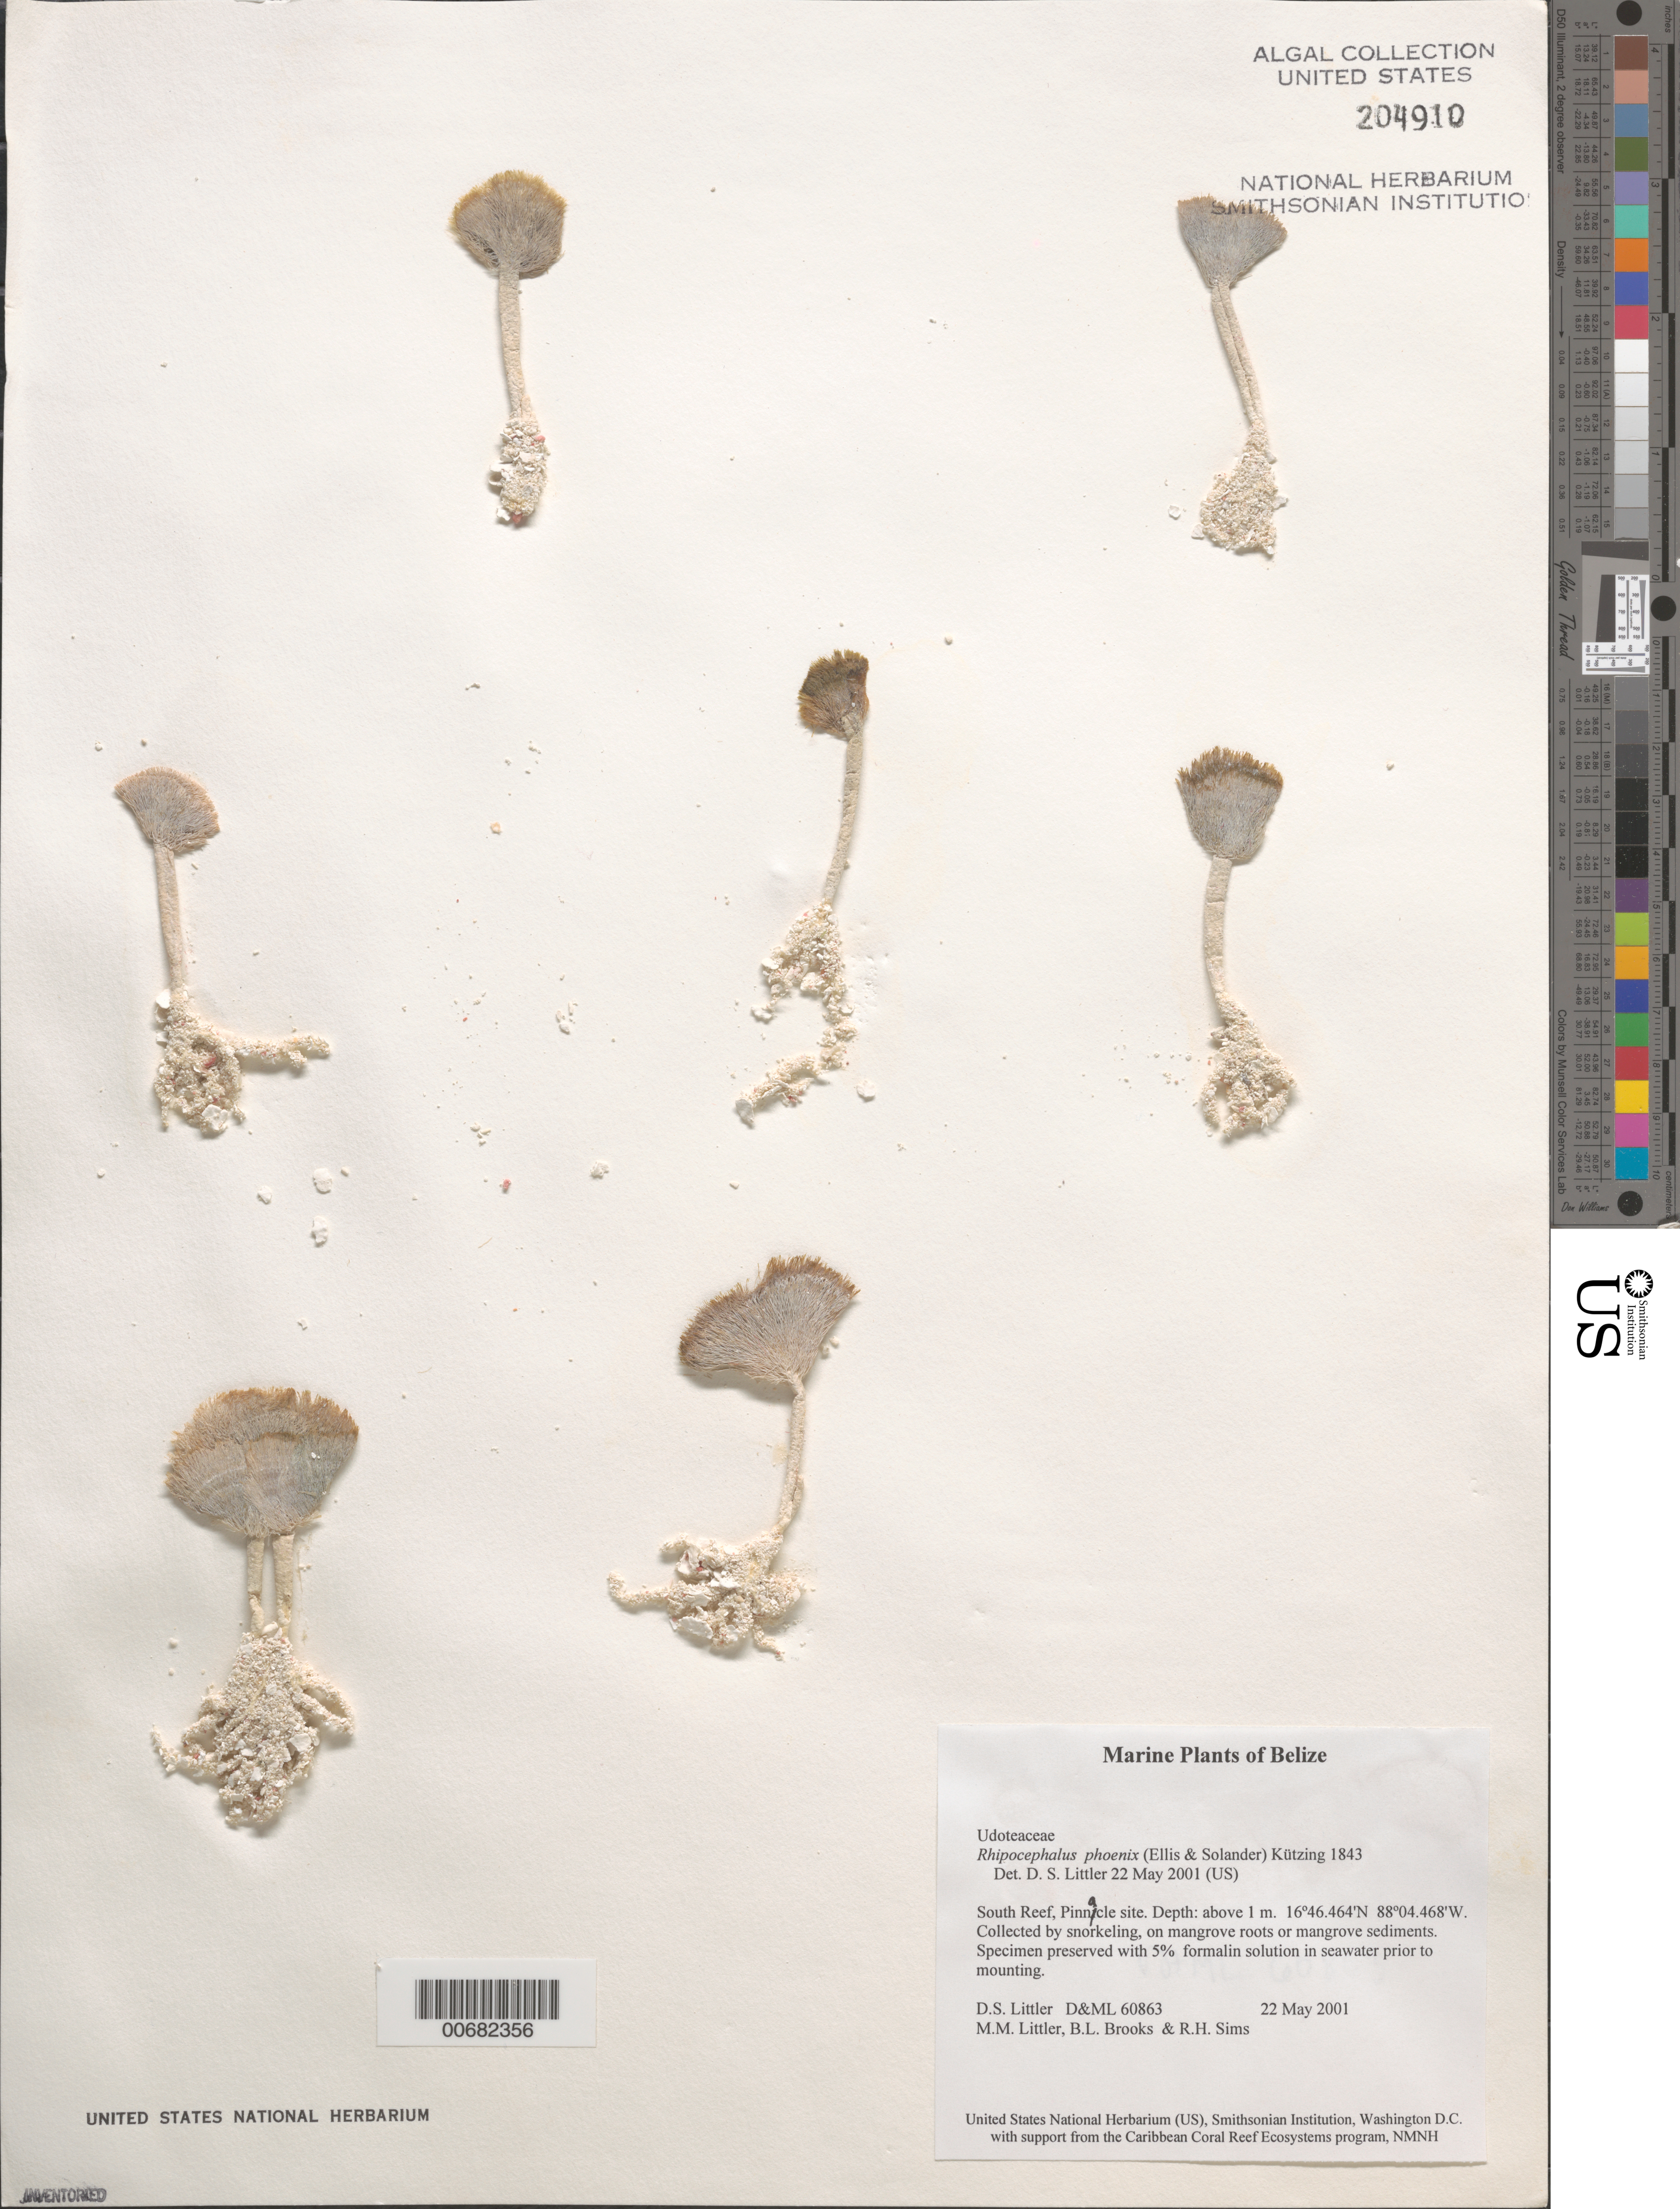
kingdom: Plantae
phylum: Chlorophyta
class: Ulvophyceae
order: Bryopsidales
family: Udoteaceae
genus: Rhipocephalus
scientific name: Rhipocephalus phoenix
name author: (J. Ellis & Sol.) Kütz.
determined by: Littler, D. S.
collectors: D. S. Littler, M. M. Littler, B. Brooks & R. H. Sims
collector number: D&ML 60863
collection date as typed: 22 May 2001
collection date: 2001-05-22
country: Belize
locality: South Reef, Pinnacle site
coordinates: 16 46.464' N, 88 04.468' W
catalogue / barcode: US 204910